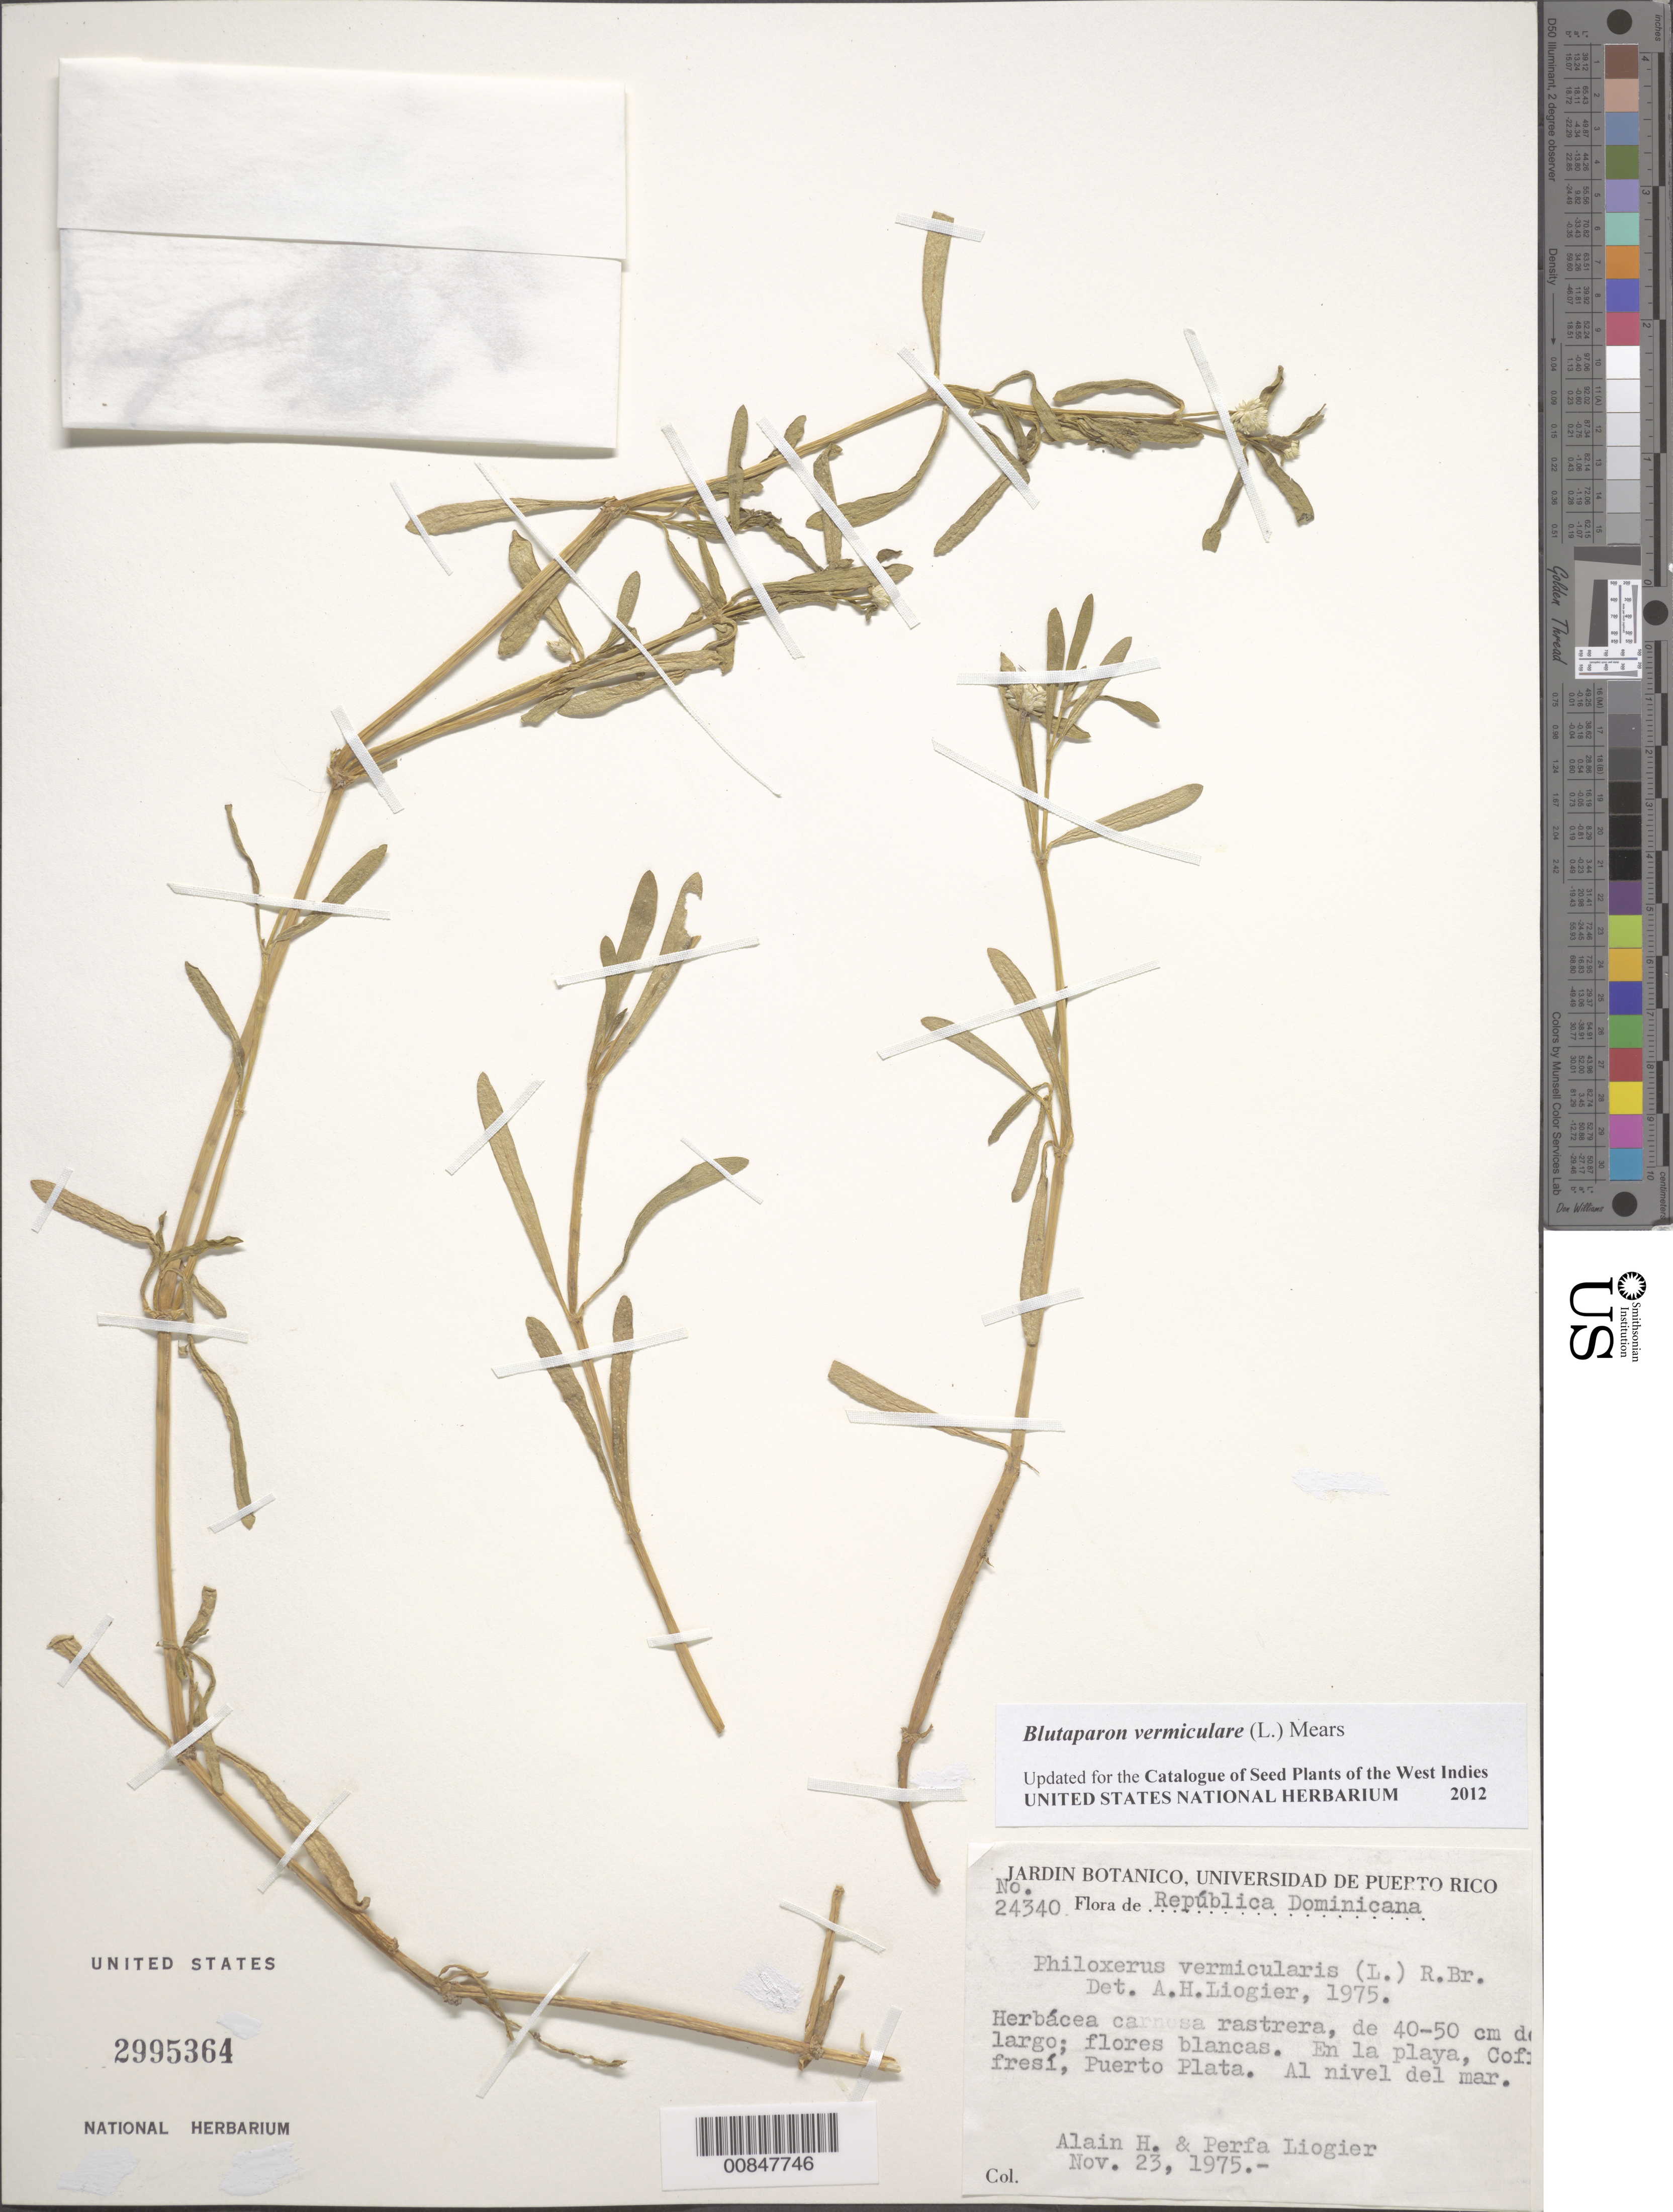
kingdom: Plantae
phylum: Tracheophyta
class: Magnoliopsida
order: Caryophyllales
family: Amaranthaceae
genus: Gomphrena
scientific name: Gomphrena vermicularis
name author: L.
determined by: Strong, Mark T., (BOT), Smithsonian Institution - National Museum of Natural History (UNITED STATES)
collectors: A. H. Liogier & M. P. Liogier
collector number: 24340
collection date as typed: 23 Nov 1975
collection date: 1975-11-23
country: Dominican Republic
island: Hispaniola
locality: En la playa, Cofresí, Puerto Plata.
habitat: En la playa.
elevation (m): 0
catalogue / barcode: US 2995364